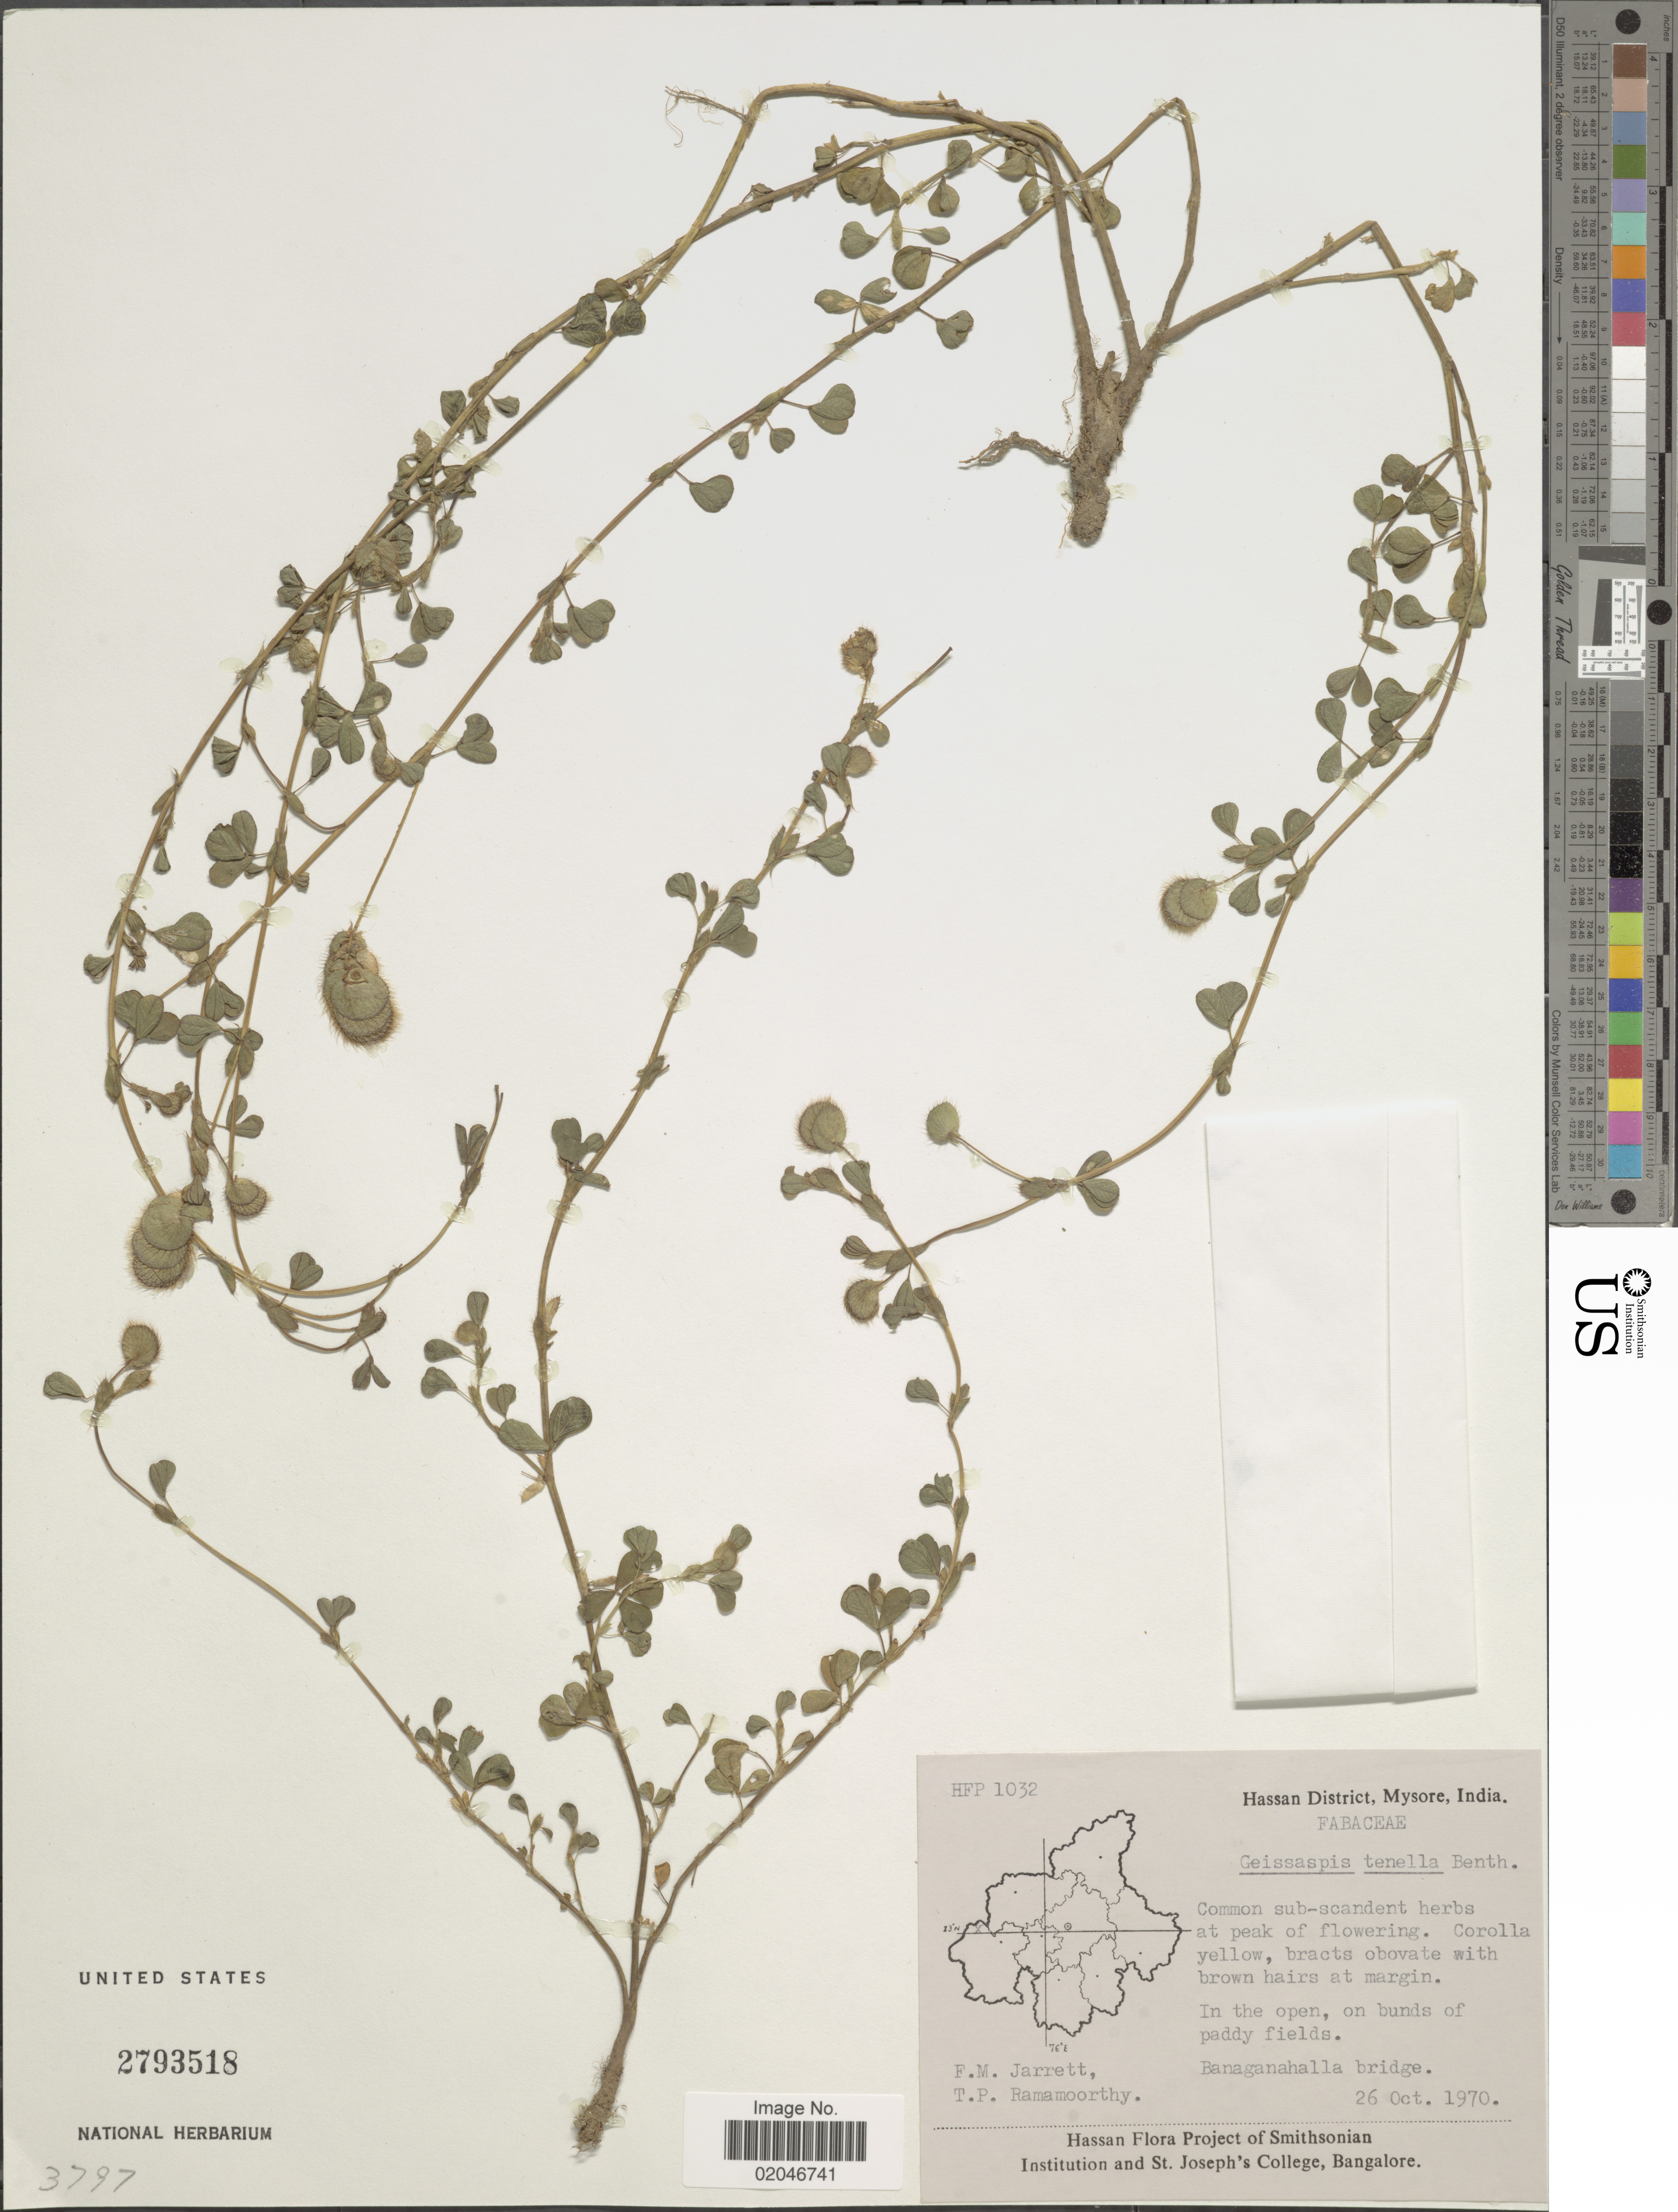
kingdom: Plantae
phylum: Tracheophyta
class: Magnoliopsida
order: Fabales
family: Fabaceae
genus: Geissaspis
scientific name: Geissaspis tenella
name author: Benth.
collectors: F. M. Jarrett & T. P. Ramamoorthy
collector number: HFP 1032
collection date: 1970-10-26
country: India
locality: Hassan District, Mysore, Banaganahalla bridge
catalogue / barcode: US 2793518